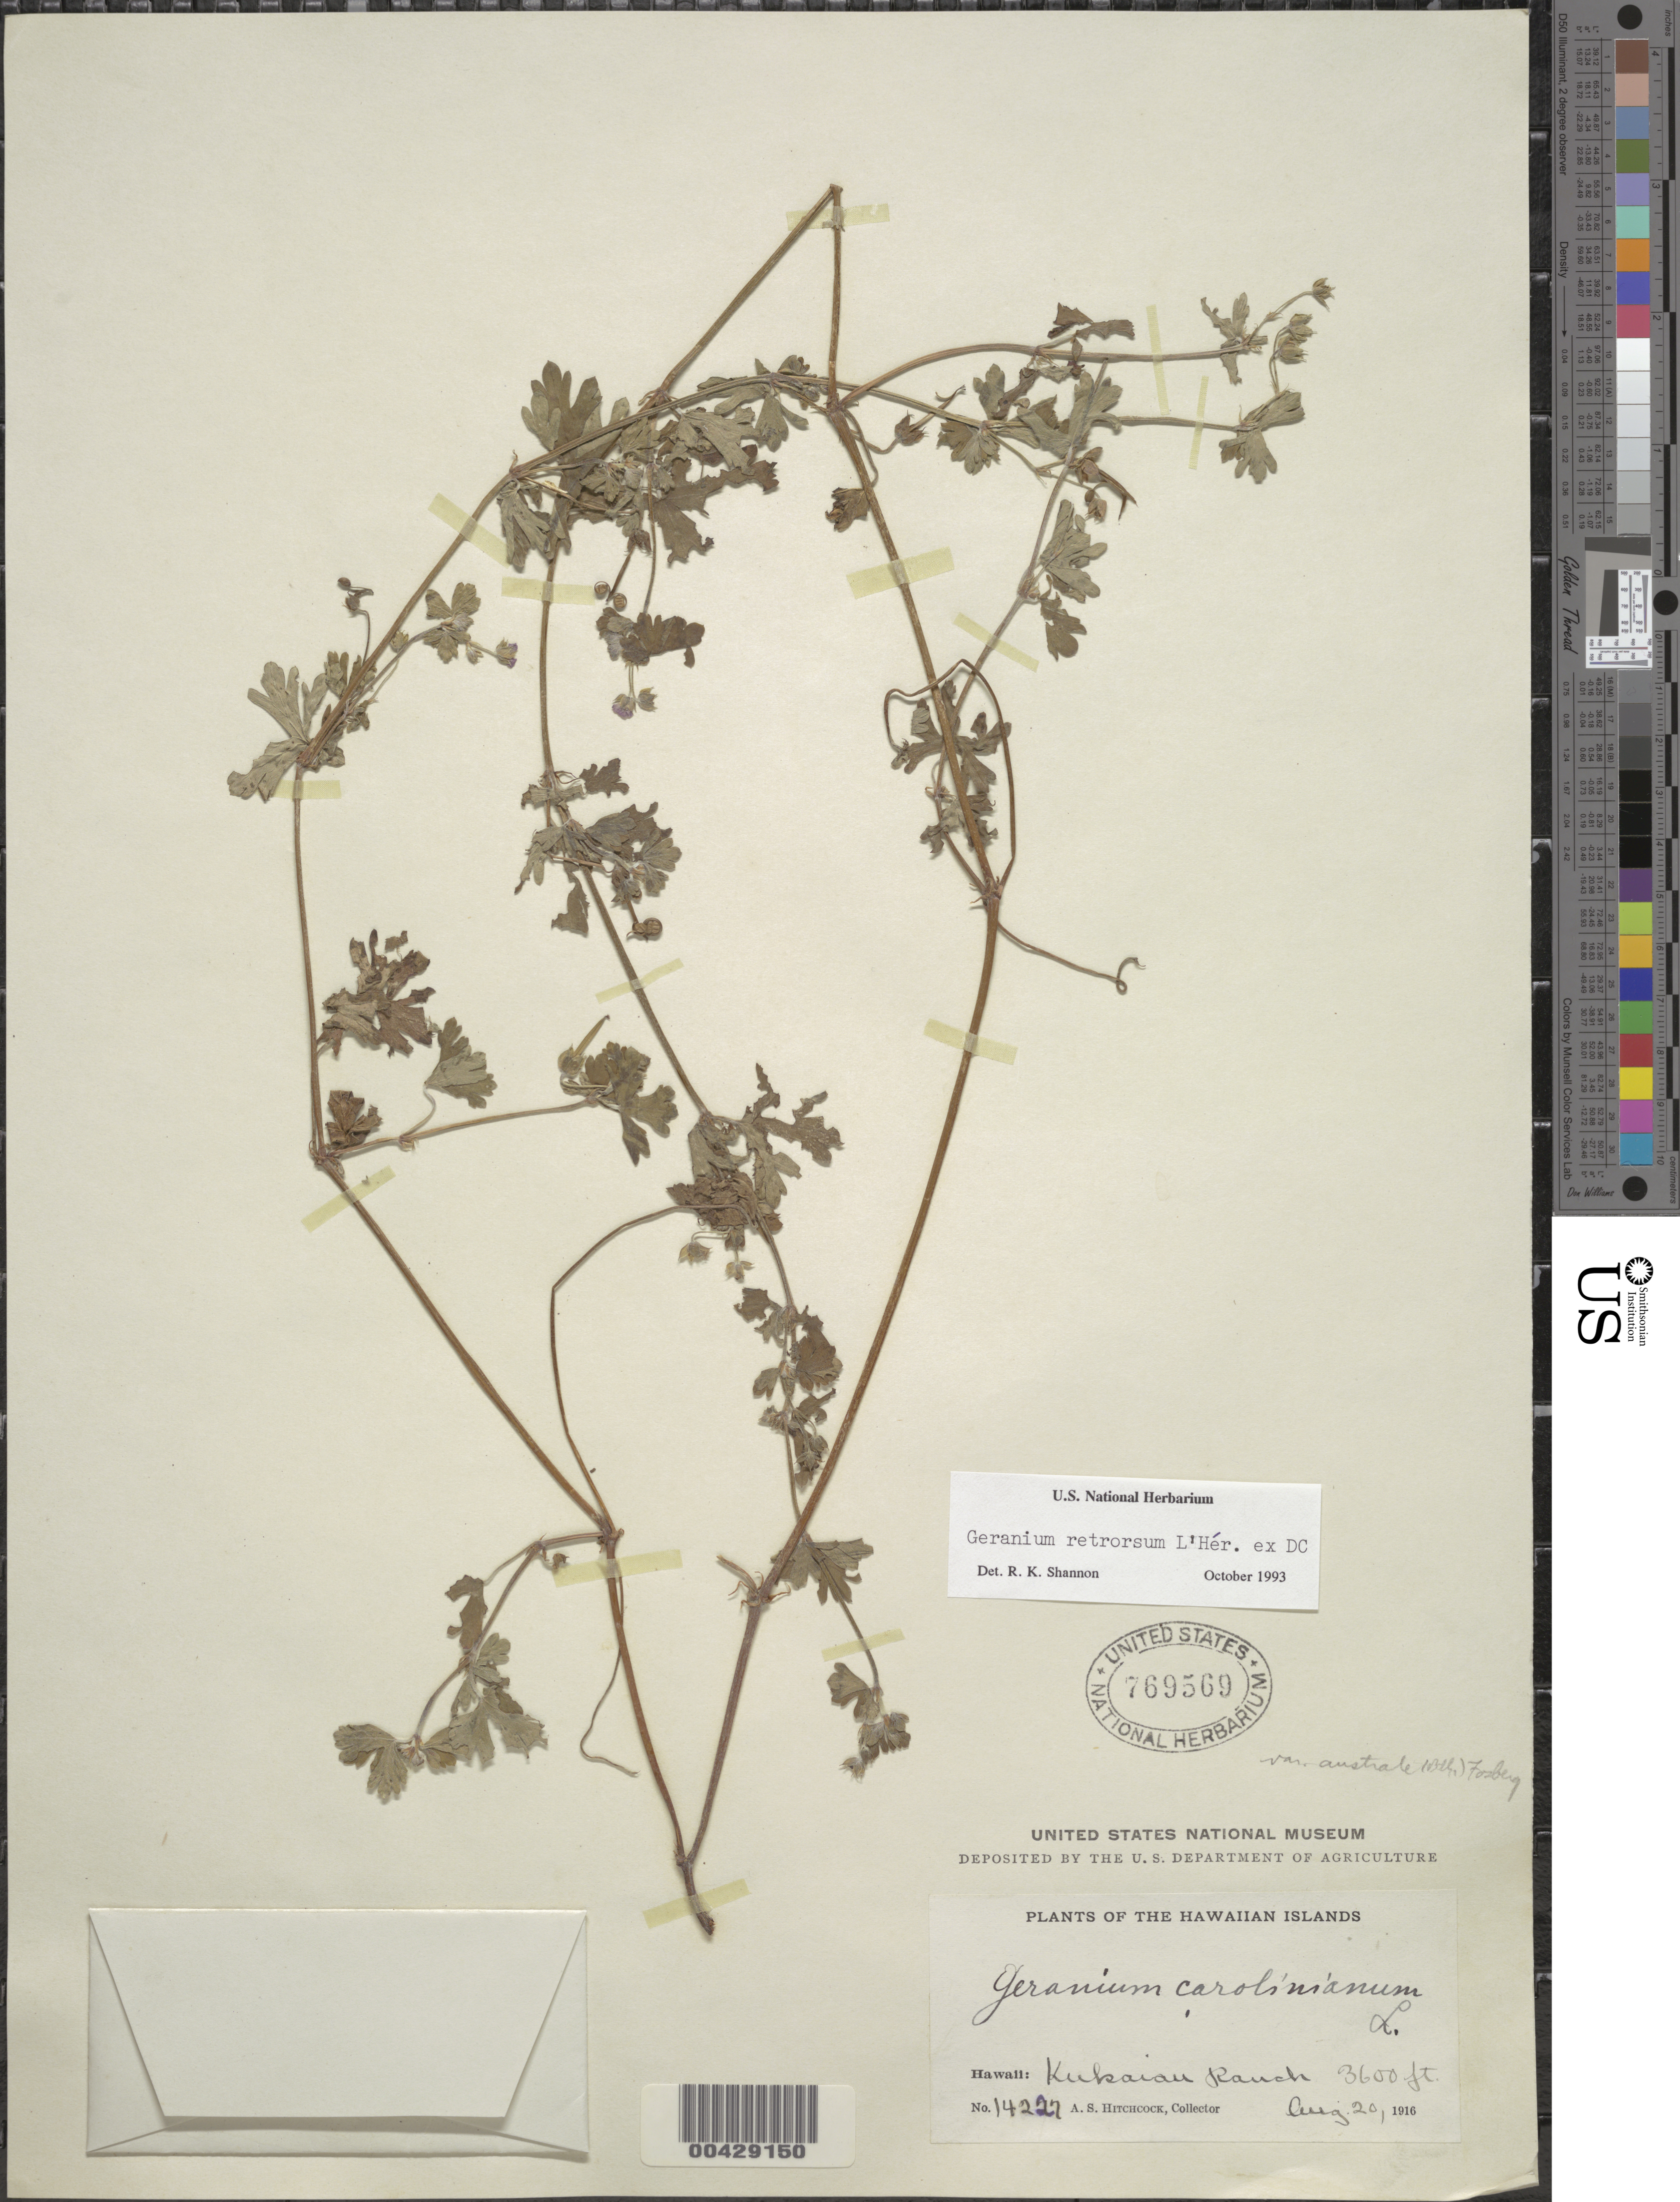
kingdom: Plantae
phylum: Tracheophyta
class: Magnoliopsida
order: Geraniales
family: Geraniaceae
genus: Geranium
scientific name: Geranium retrorsum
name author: L'Hér. ex DC.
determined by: Shannon, R. K., (UNITED STATES)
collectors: A. S. Hitchcock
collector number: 14227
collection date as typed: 20 Aug 1916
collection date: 1916-08-20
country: United States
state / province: Hawaii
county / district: Hawaii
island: Hawaii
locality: Kukaiau Ranch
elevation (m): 1097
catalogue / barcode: US 769569